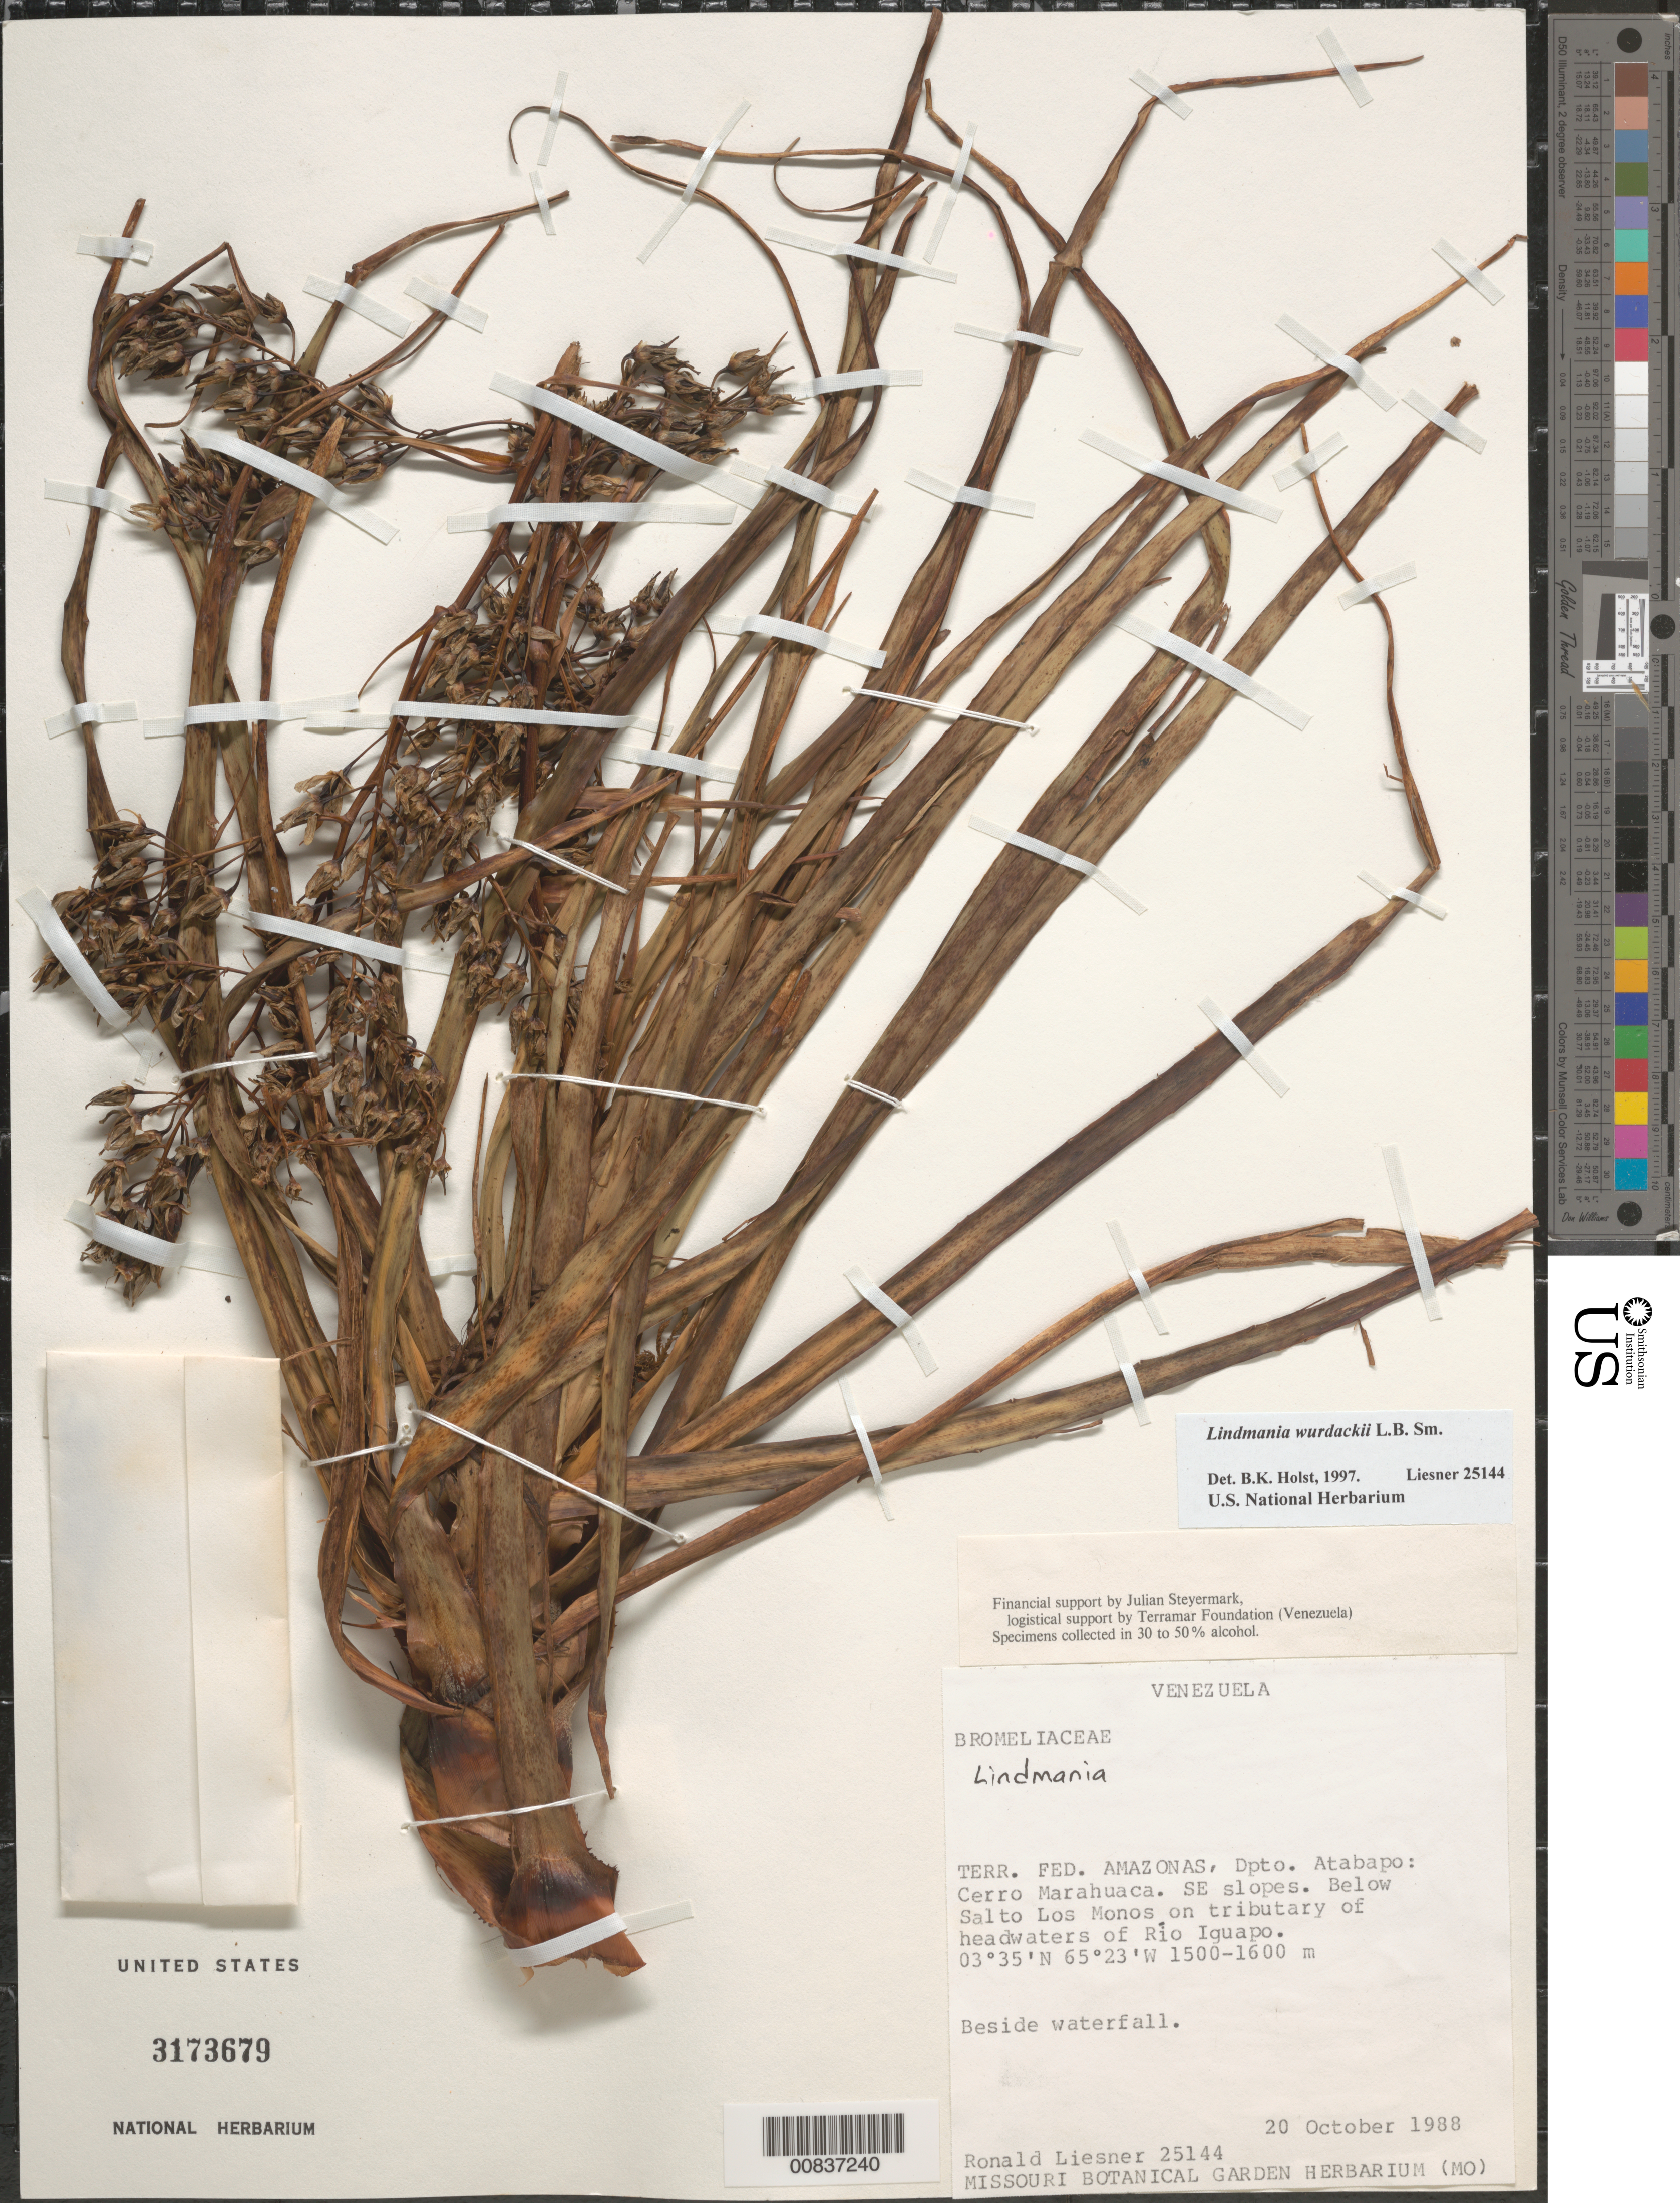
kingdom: Plantae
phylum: Tracheophyta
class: Liliopsida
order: Poales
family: Bromeliaceae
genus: Lindmania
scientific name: Lindmania wurdackii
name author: L.B. Sm.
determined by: Holst, Bruce K.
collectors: R. L. Liesner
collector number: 25144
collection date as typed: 20-Oct-88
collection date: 1988-10-20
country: Venezuela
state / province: Amazonas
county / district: Atabapo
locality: Cerro Marahuaca, SE slopes, below Salto Los Monos (tributary of headwaters of Río Iguapo)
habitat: Beside waterfall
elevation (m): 1500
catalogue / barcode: US 3173679